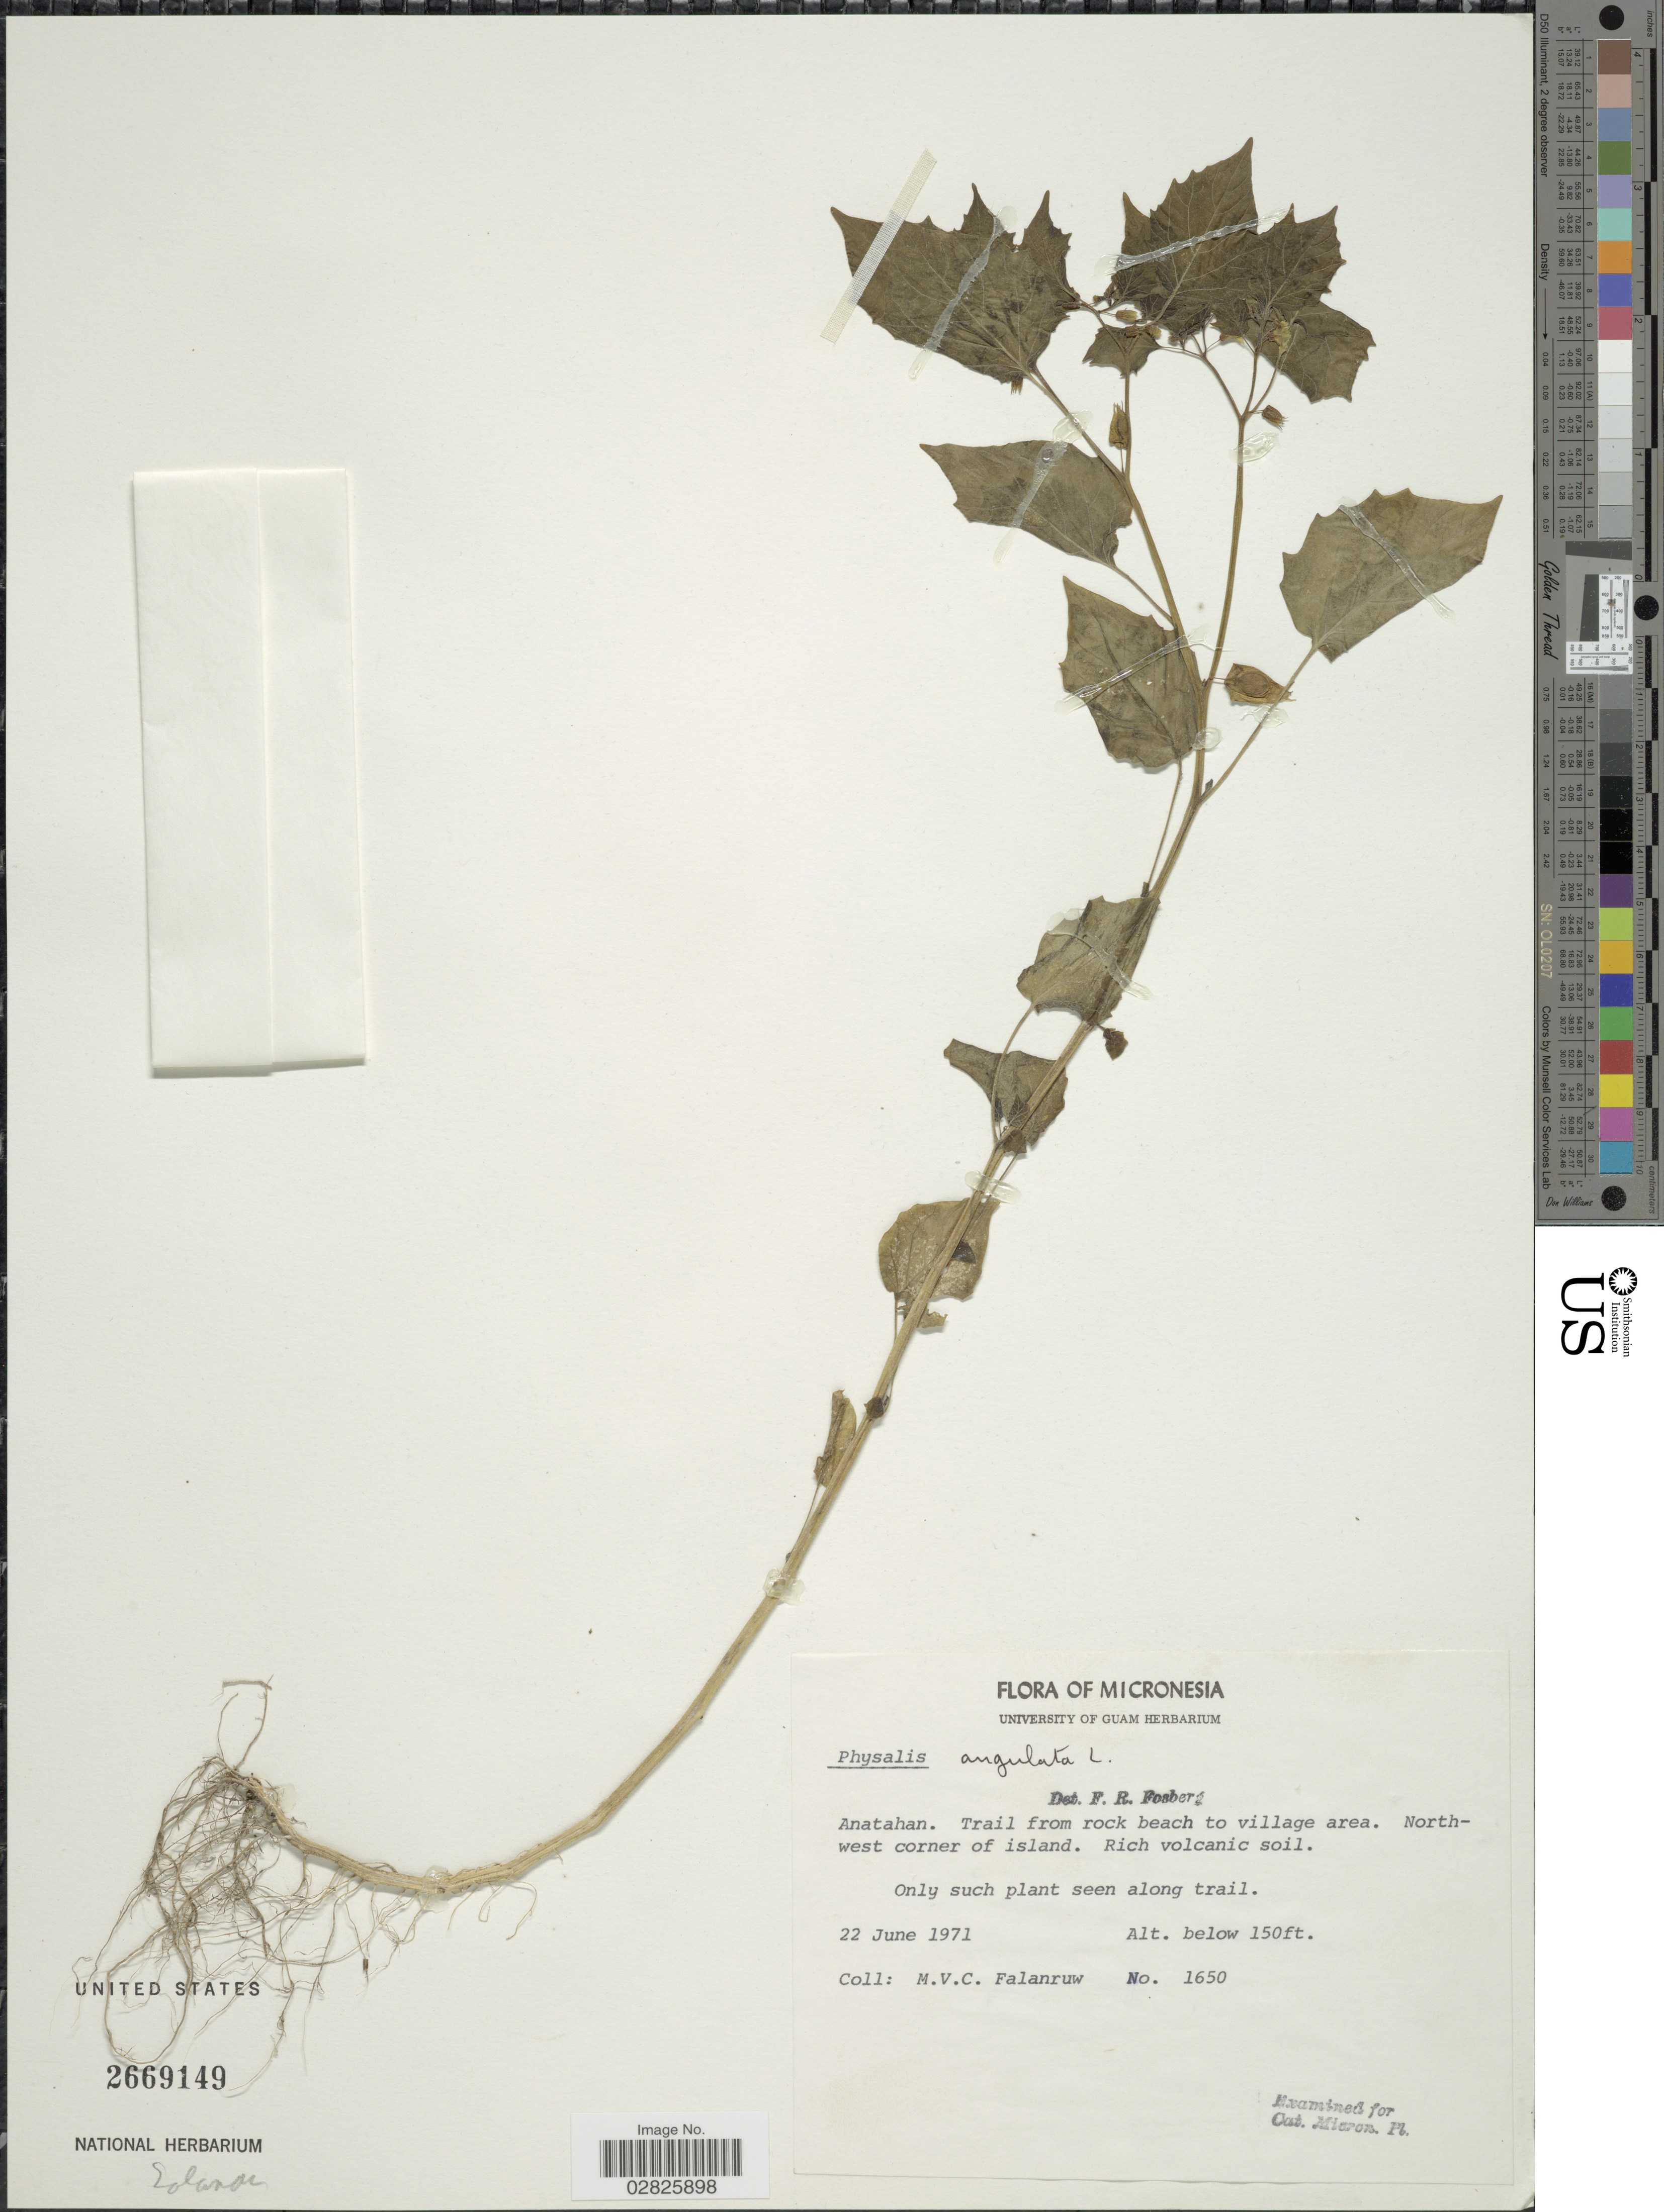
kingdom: Plantae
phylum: Tracheophyta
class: Magnoliopsida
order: Solanales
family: Solanaceae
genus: Physalis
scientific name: Physalis angulata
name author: L.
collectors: M. V. Falanruw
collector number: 1650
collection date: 1971-06-22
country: Northern Mariana Islands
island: Anatahan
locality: Anatahan. Trail from rock beach to village area. North-west corner of island.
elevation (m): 46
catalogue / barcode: US 2669149